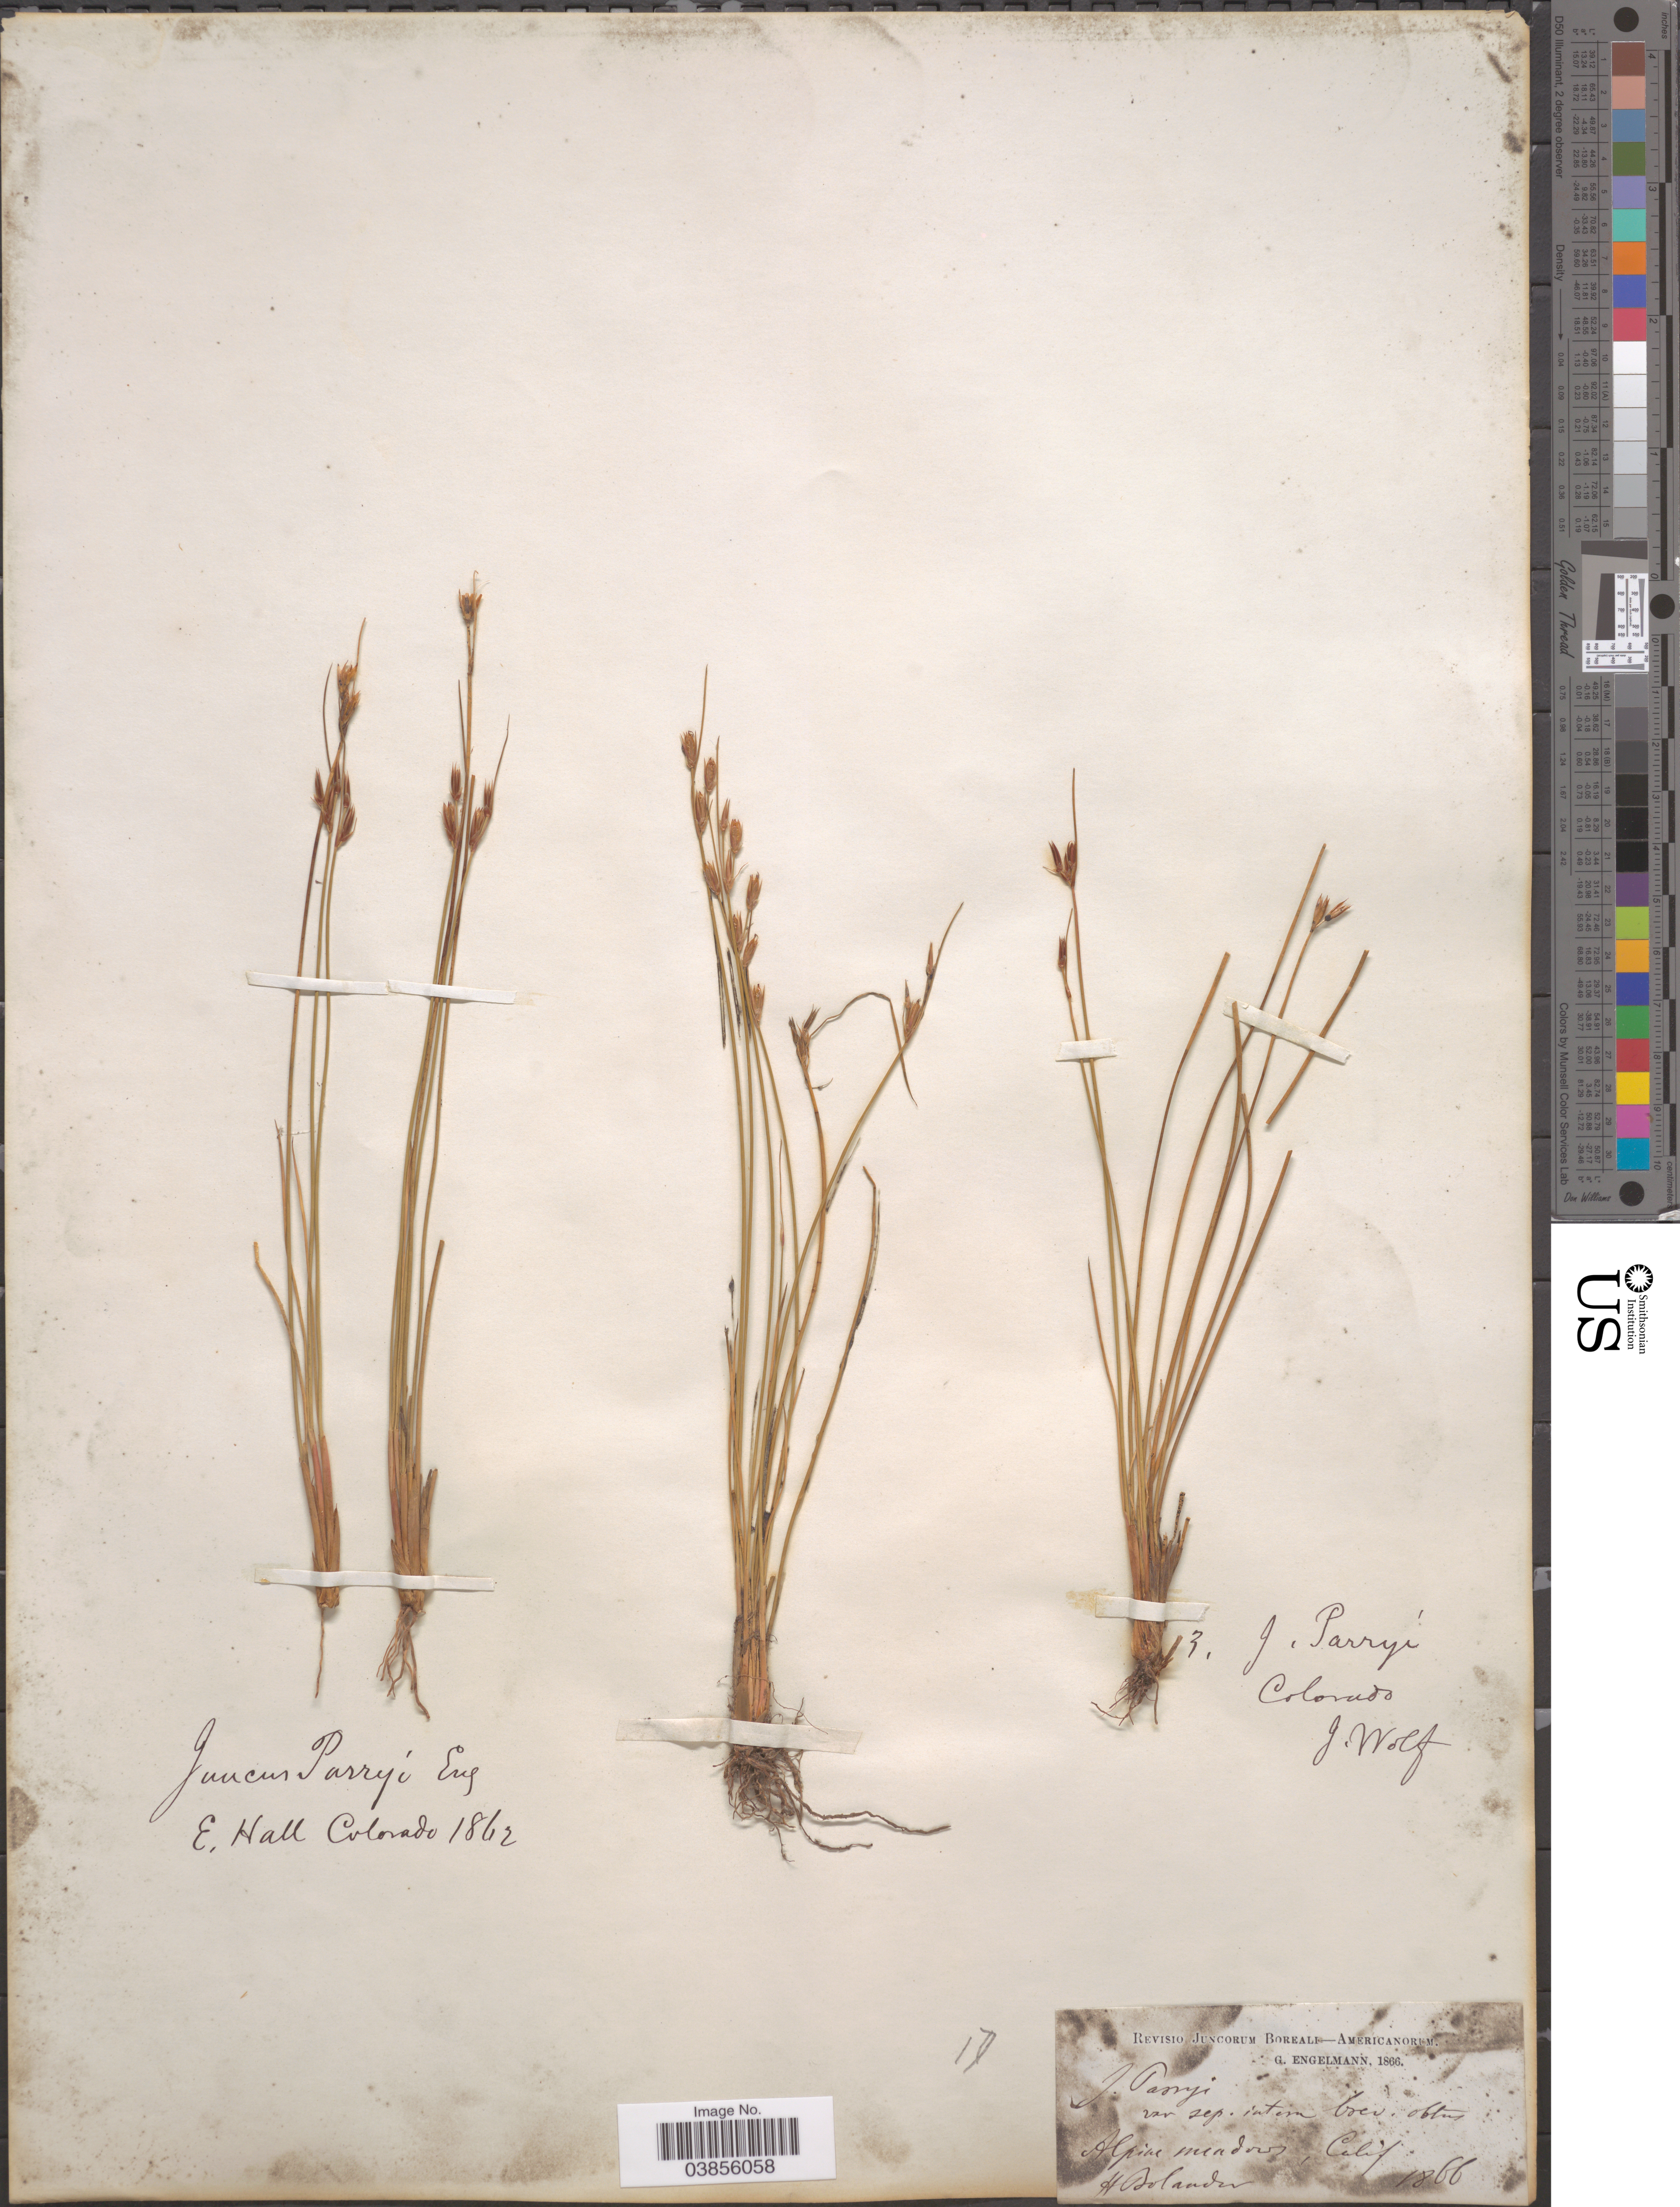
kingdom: Plantae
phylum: Tracheophyta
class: Liliopsida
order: Poales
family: Juncaceae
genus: Juncus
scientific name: Juncus parryi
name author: Engelm.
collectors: H. Bolander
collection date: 1866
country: United States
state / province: California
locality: Alpine meadows.